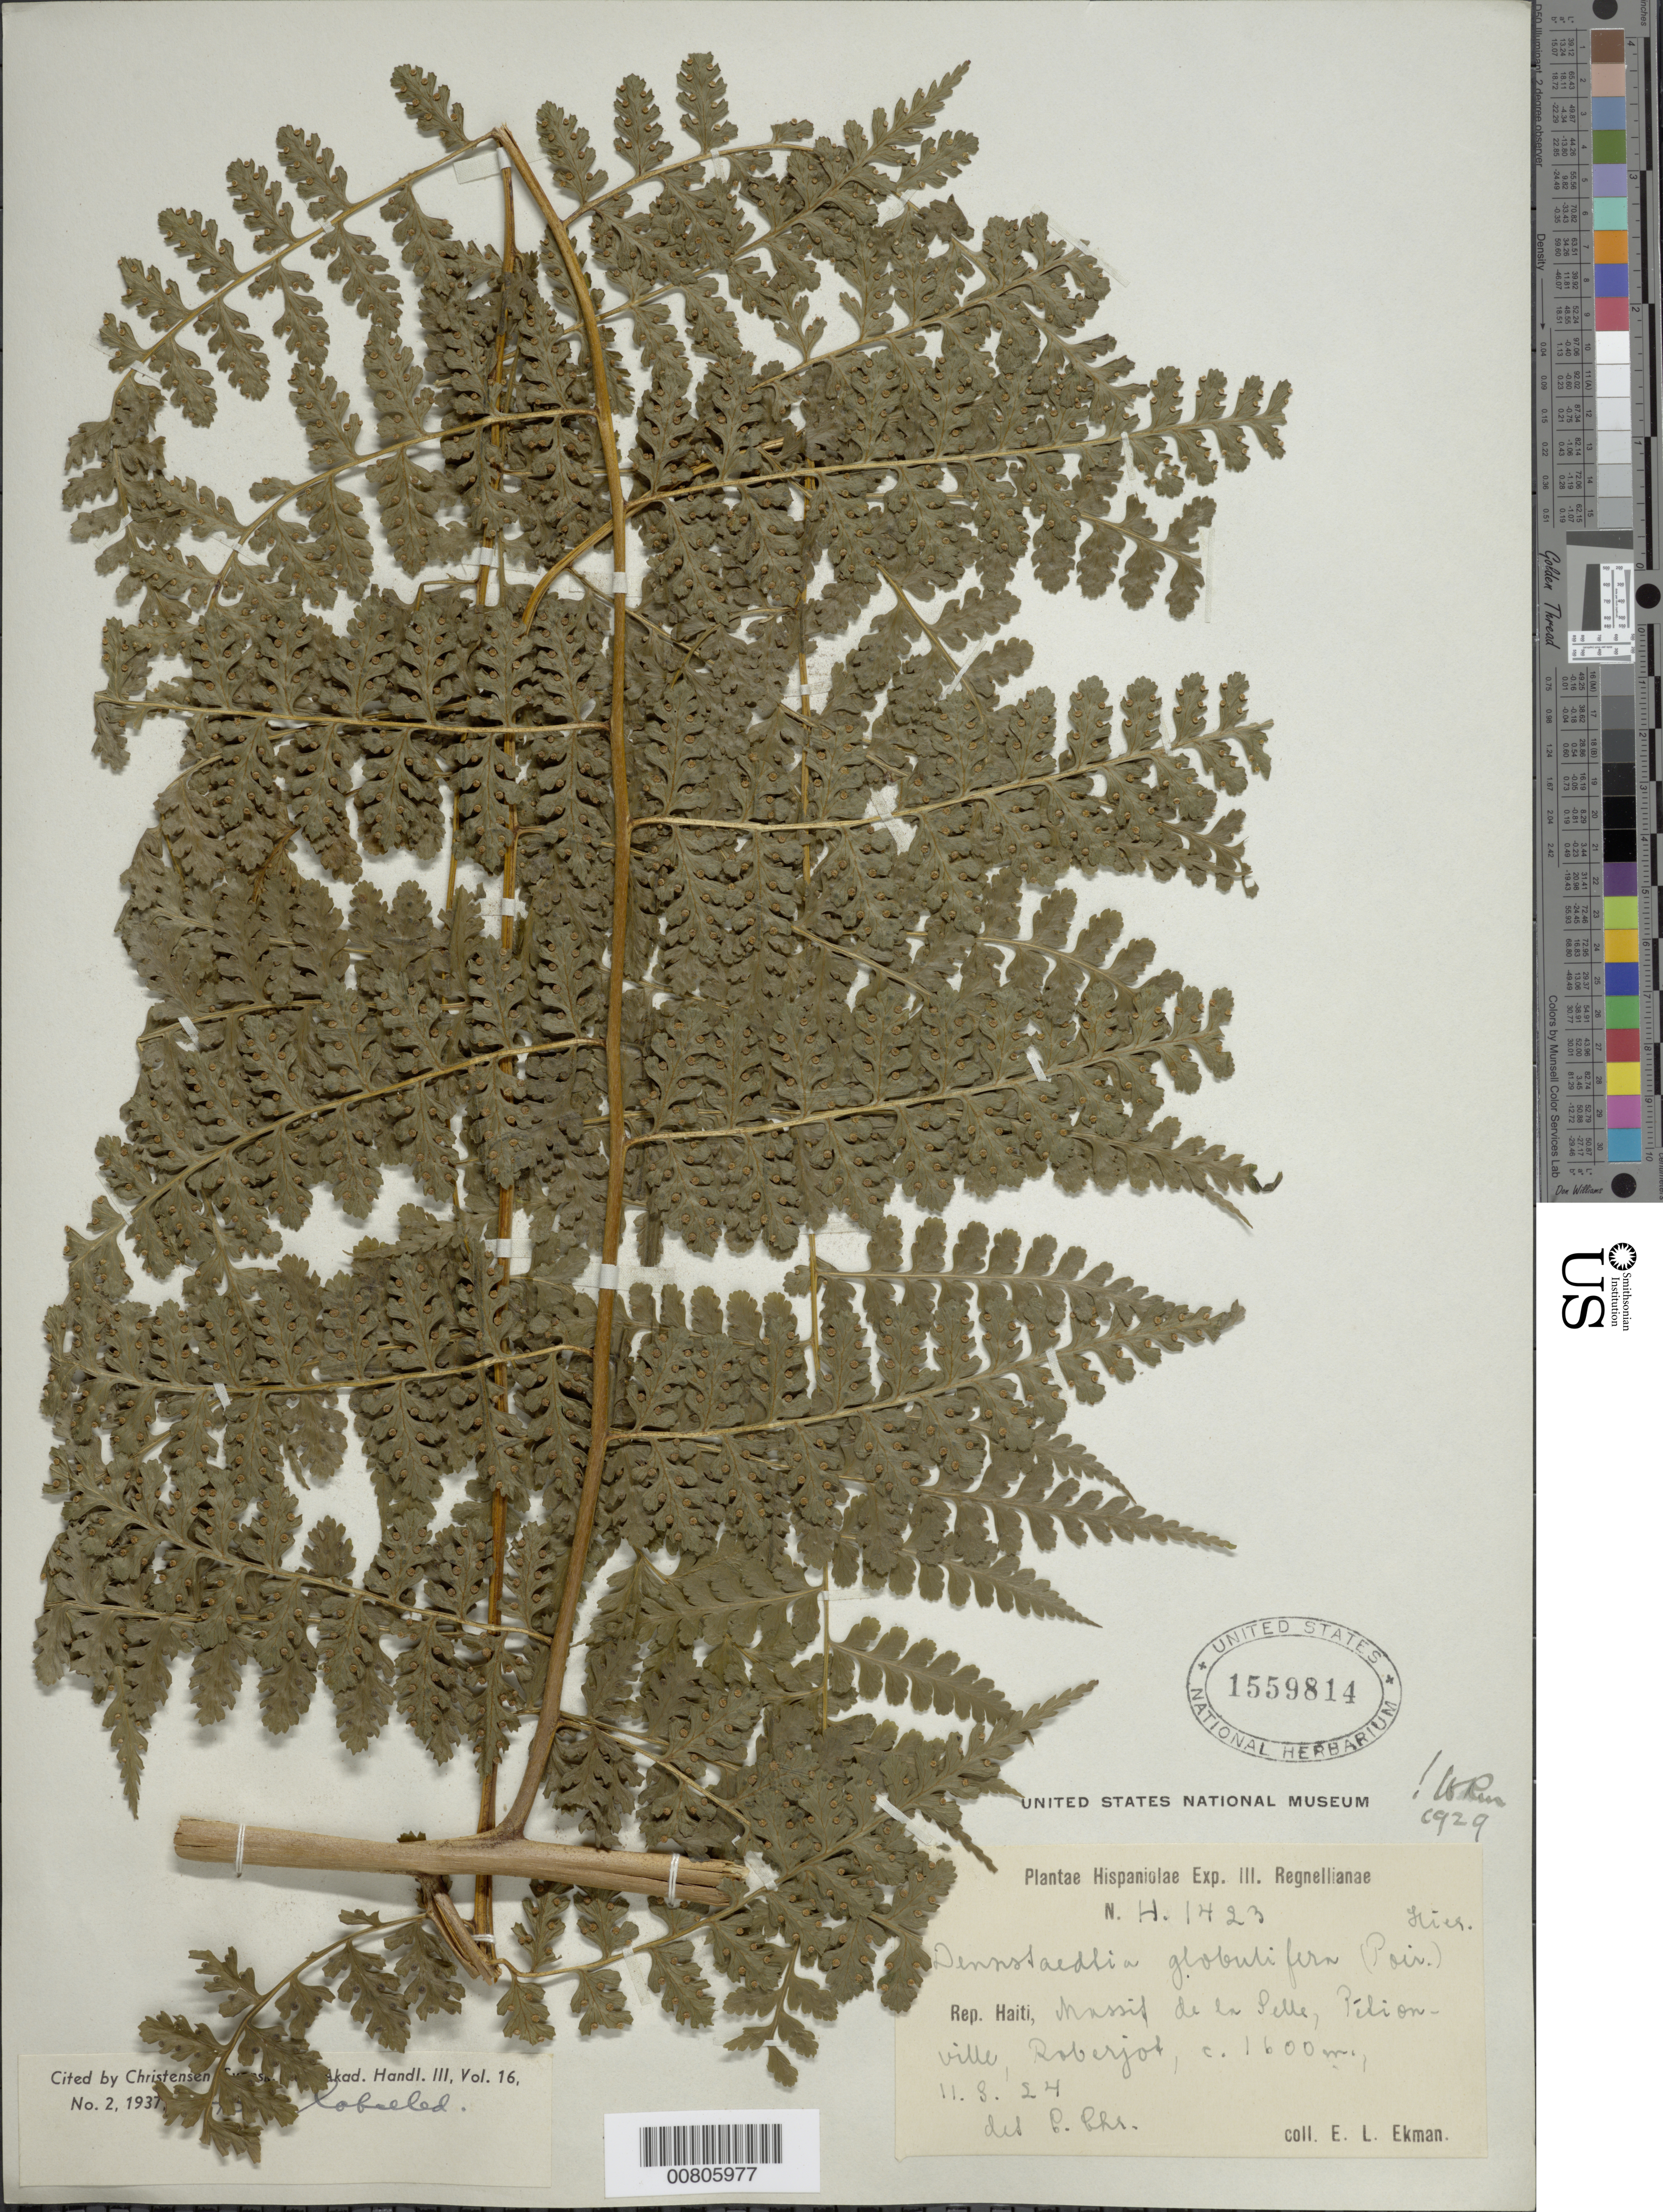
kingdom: Plantae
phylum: Tracheophyta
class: Polypodiopsida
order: Polypodiales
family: Dennstaedtiaceae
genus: Dennstaedtia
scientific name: Dennstaedtia globulifera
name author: (Poir.) Hieron.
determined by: Christensen, C. F. A.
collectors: E. L. Ekman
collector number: H 1423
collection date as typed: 11 Aug 1924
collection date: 1924-08-11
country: Haiti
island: Hispaniola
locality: Massif de la Selle, Pétionville, Roberjot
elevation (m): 1600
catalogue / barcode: US 1559814